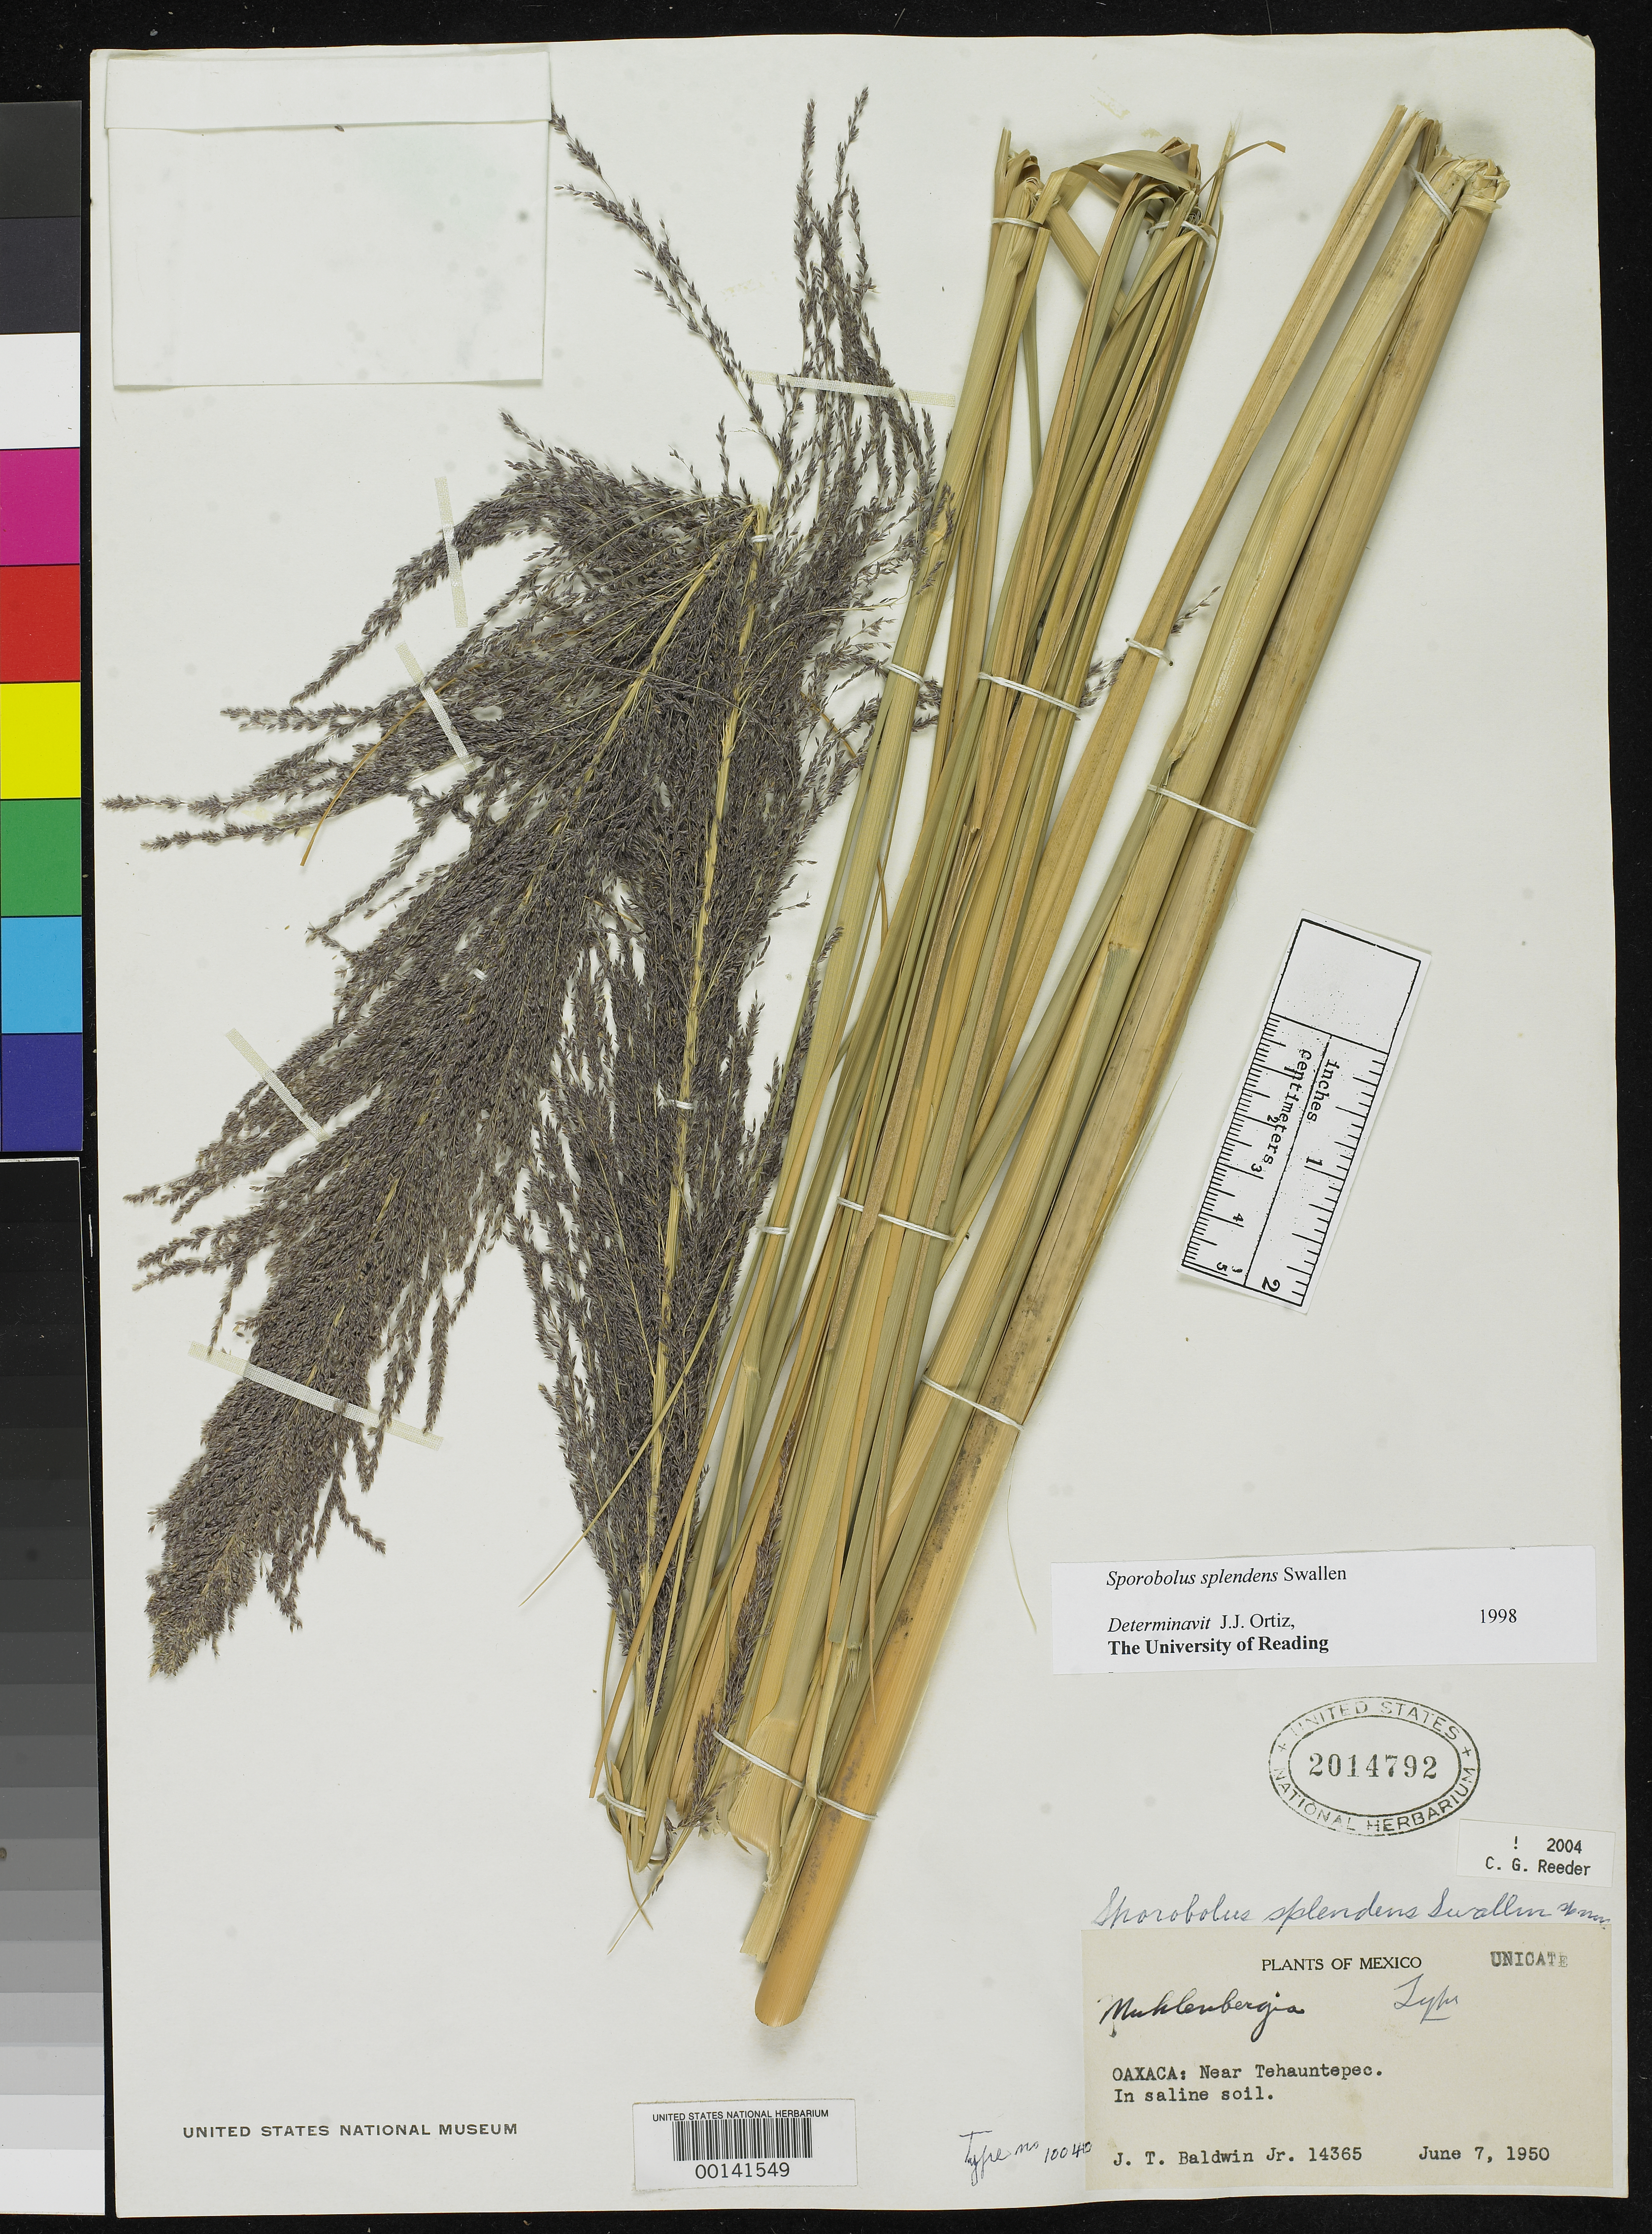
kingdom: Plantae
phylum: Tracheophyta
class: Liliopsida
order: Poales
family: Poaceae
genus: Sporobolus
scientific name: Sporobolus splendens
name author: Swallen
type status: Holotype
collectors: J. T. Baldwin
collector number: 14365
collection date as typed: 07 Jun 1950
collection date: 1950-06-07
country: Mexico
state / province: Oaxaca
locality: Near Tehuantepec.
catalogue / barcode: US 2014792